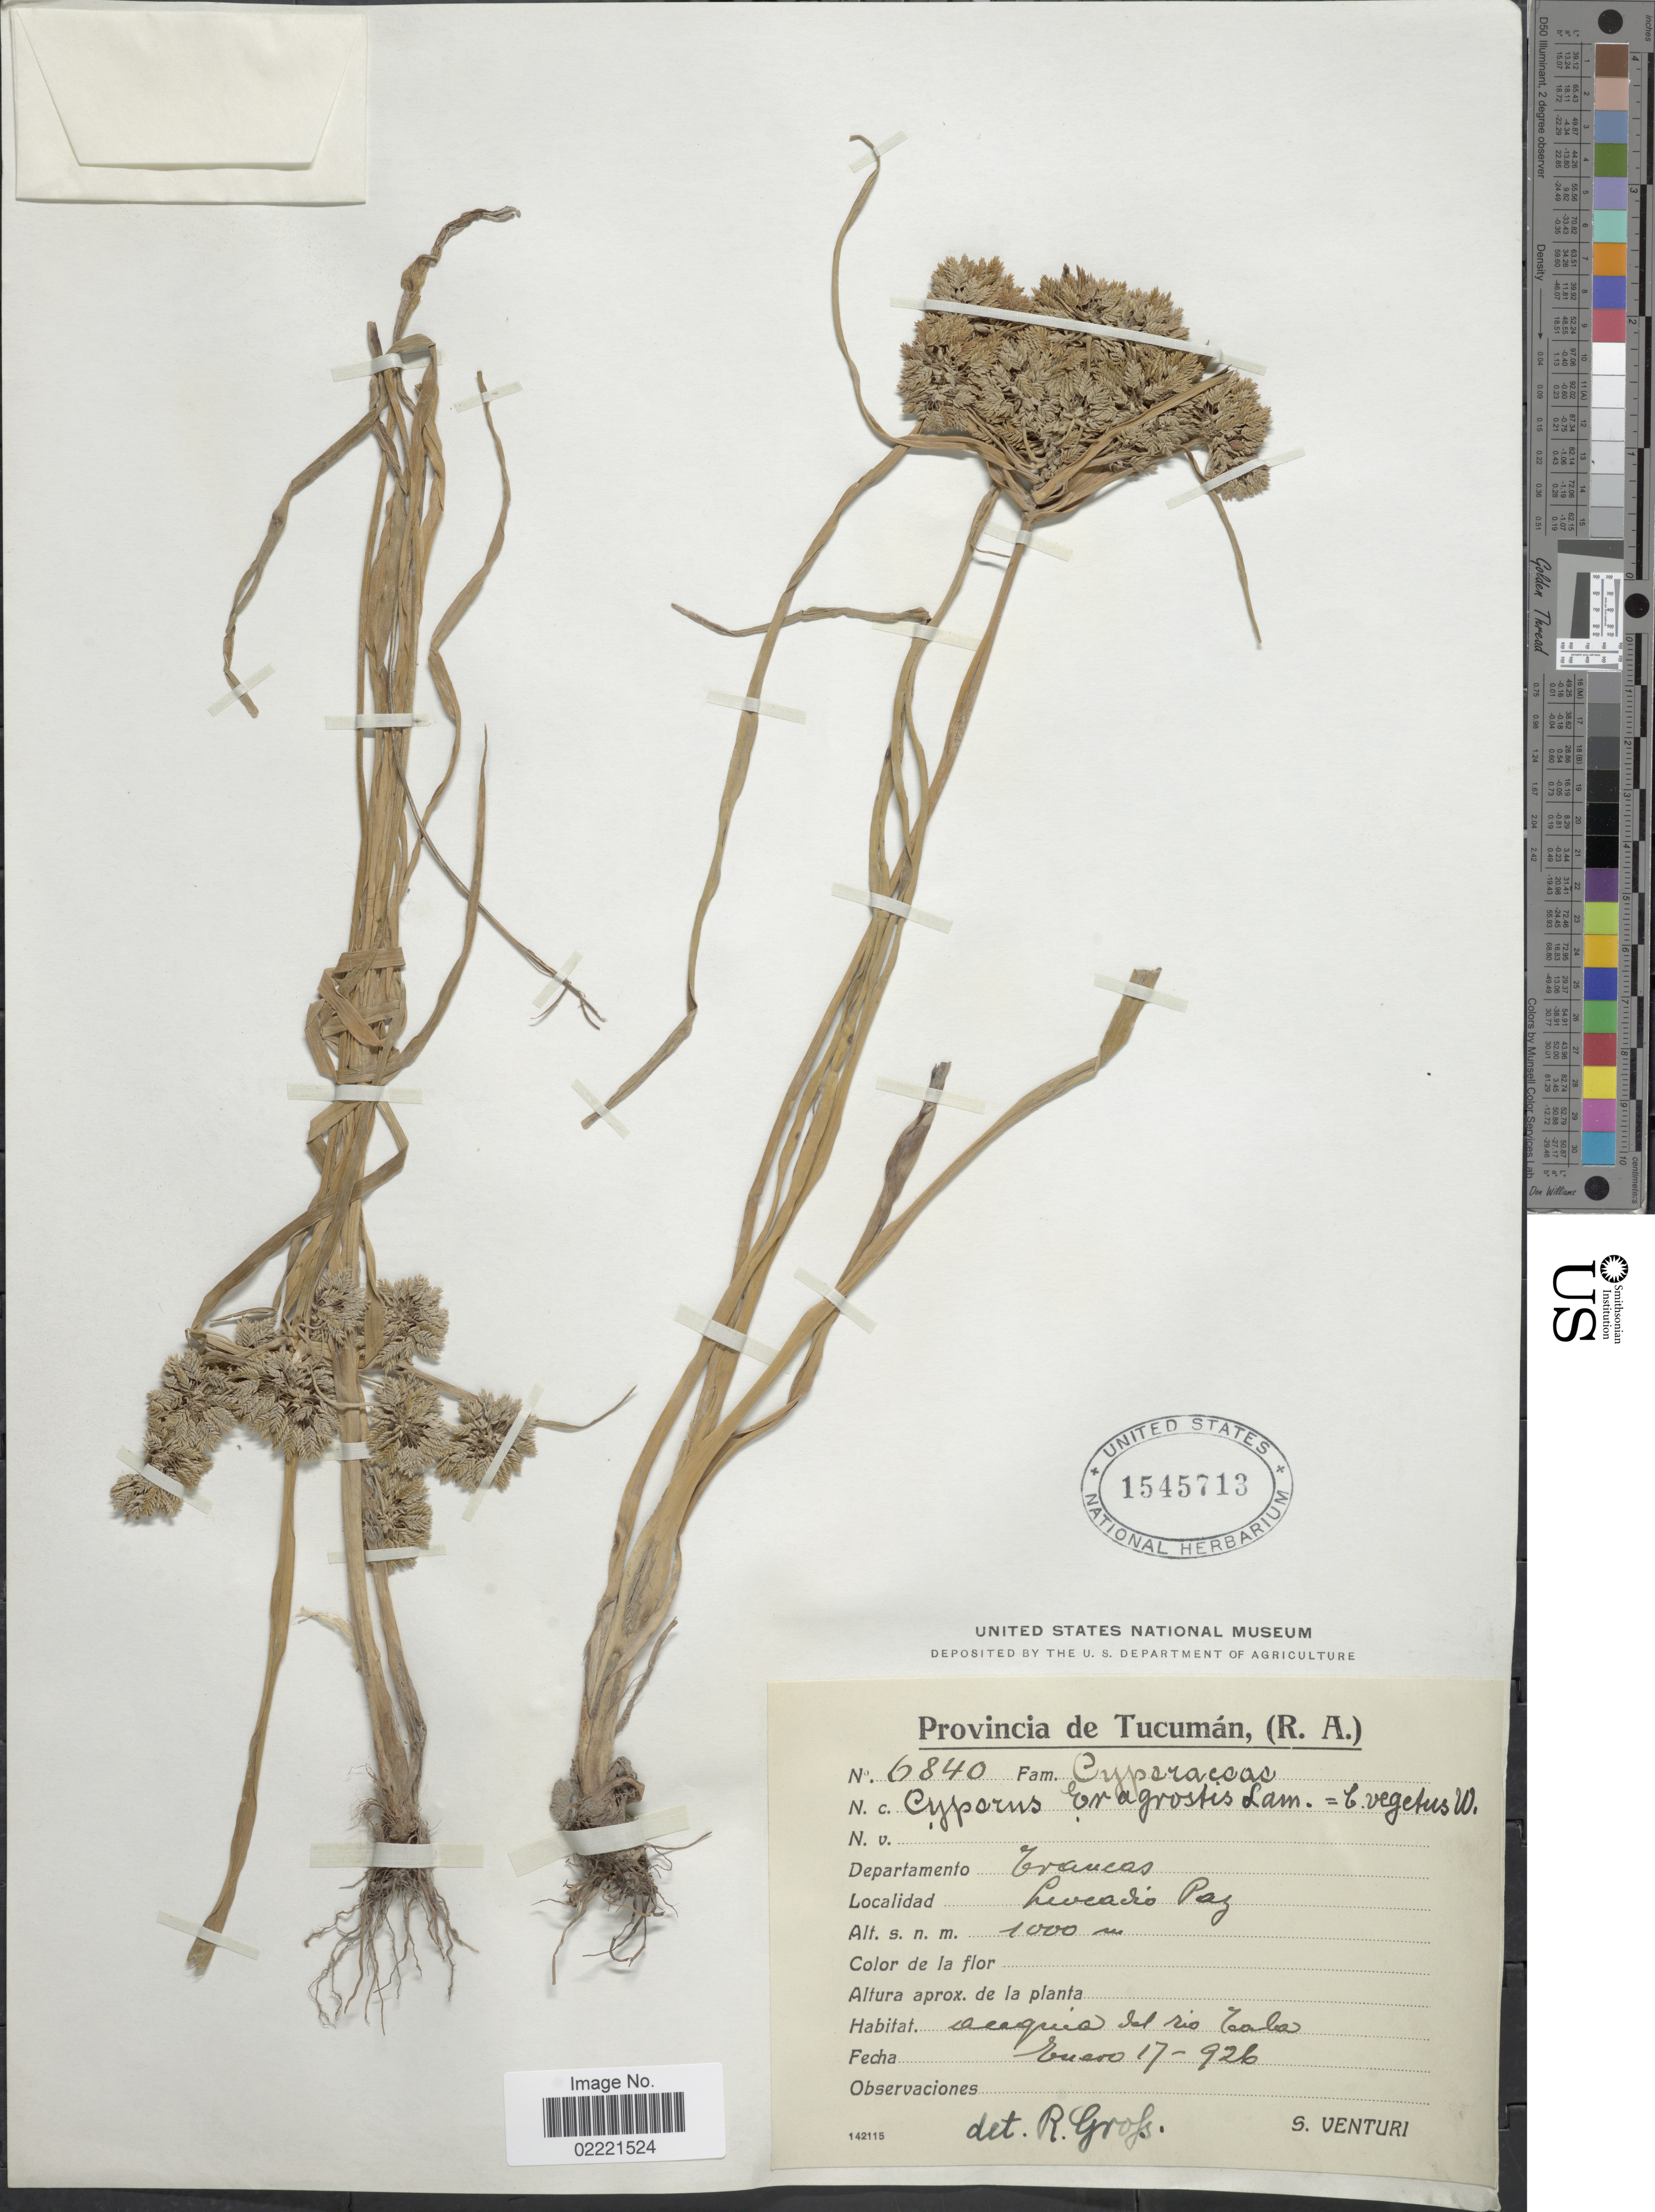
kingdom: Plantae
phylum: Tracheophyta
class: Liliopsida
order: Poales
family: Cyperaceae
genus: Cyperus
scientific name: Cyperus eragrostis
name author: Lam.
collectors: S. Venturi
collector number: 6840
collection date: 1926-01-17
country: Argentina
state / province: Tucuman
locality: (R.A.) Departamento Trancas, Leocadio Paz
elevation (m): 1000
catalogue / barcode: US 1545713